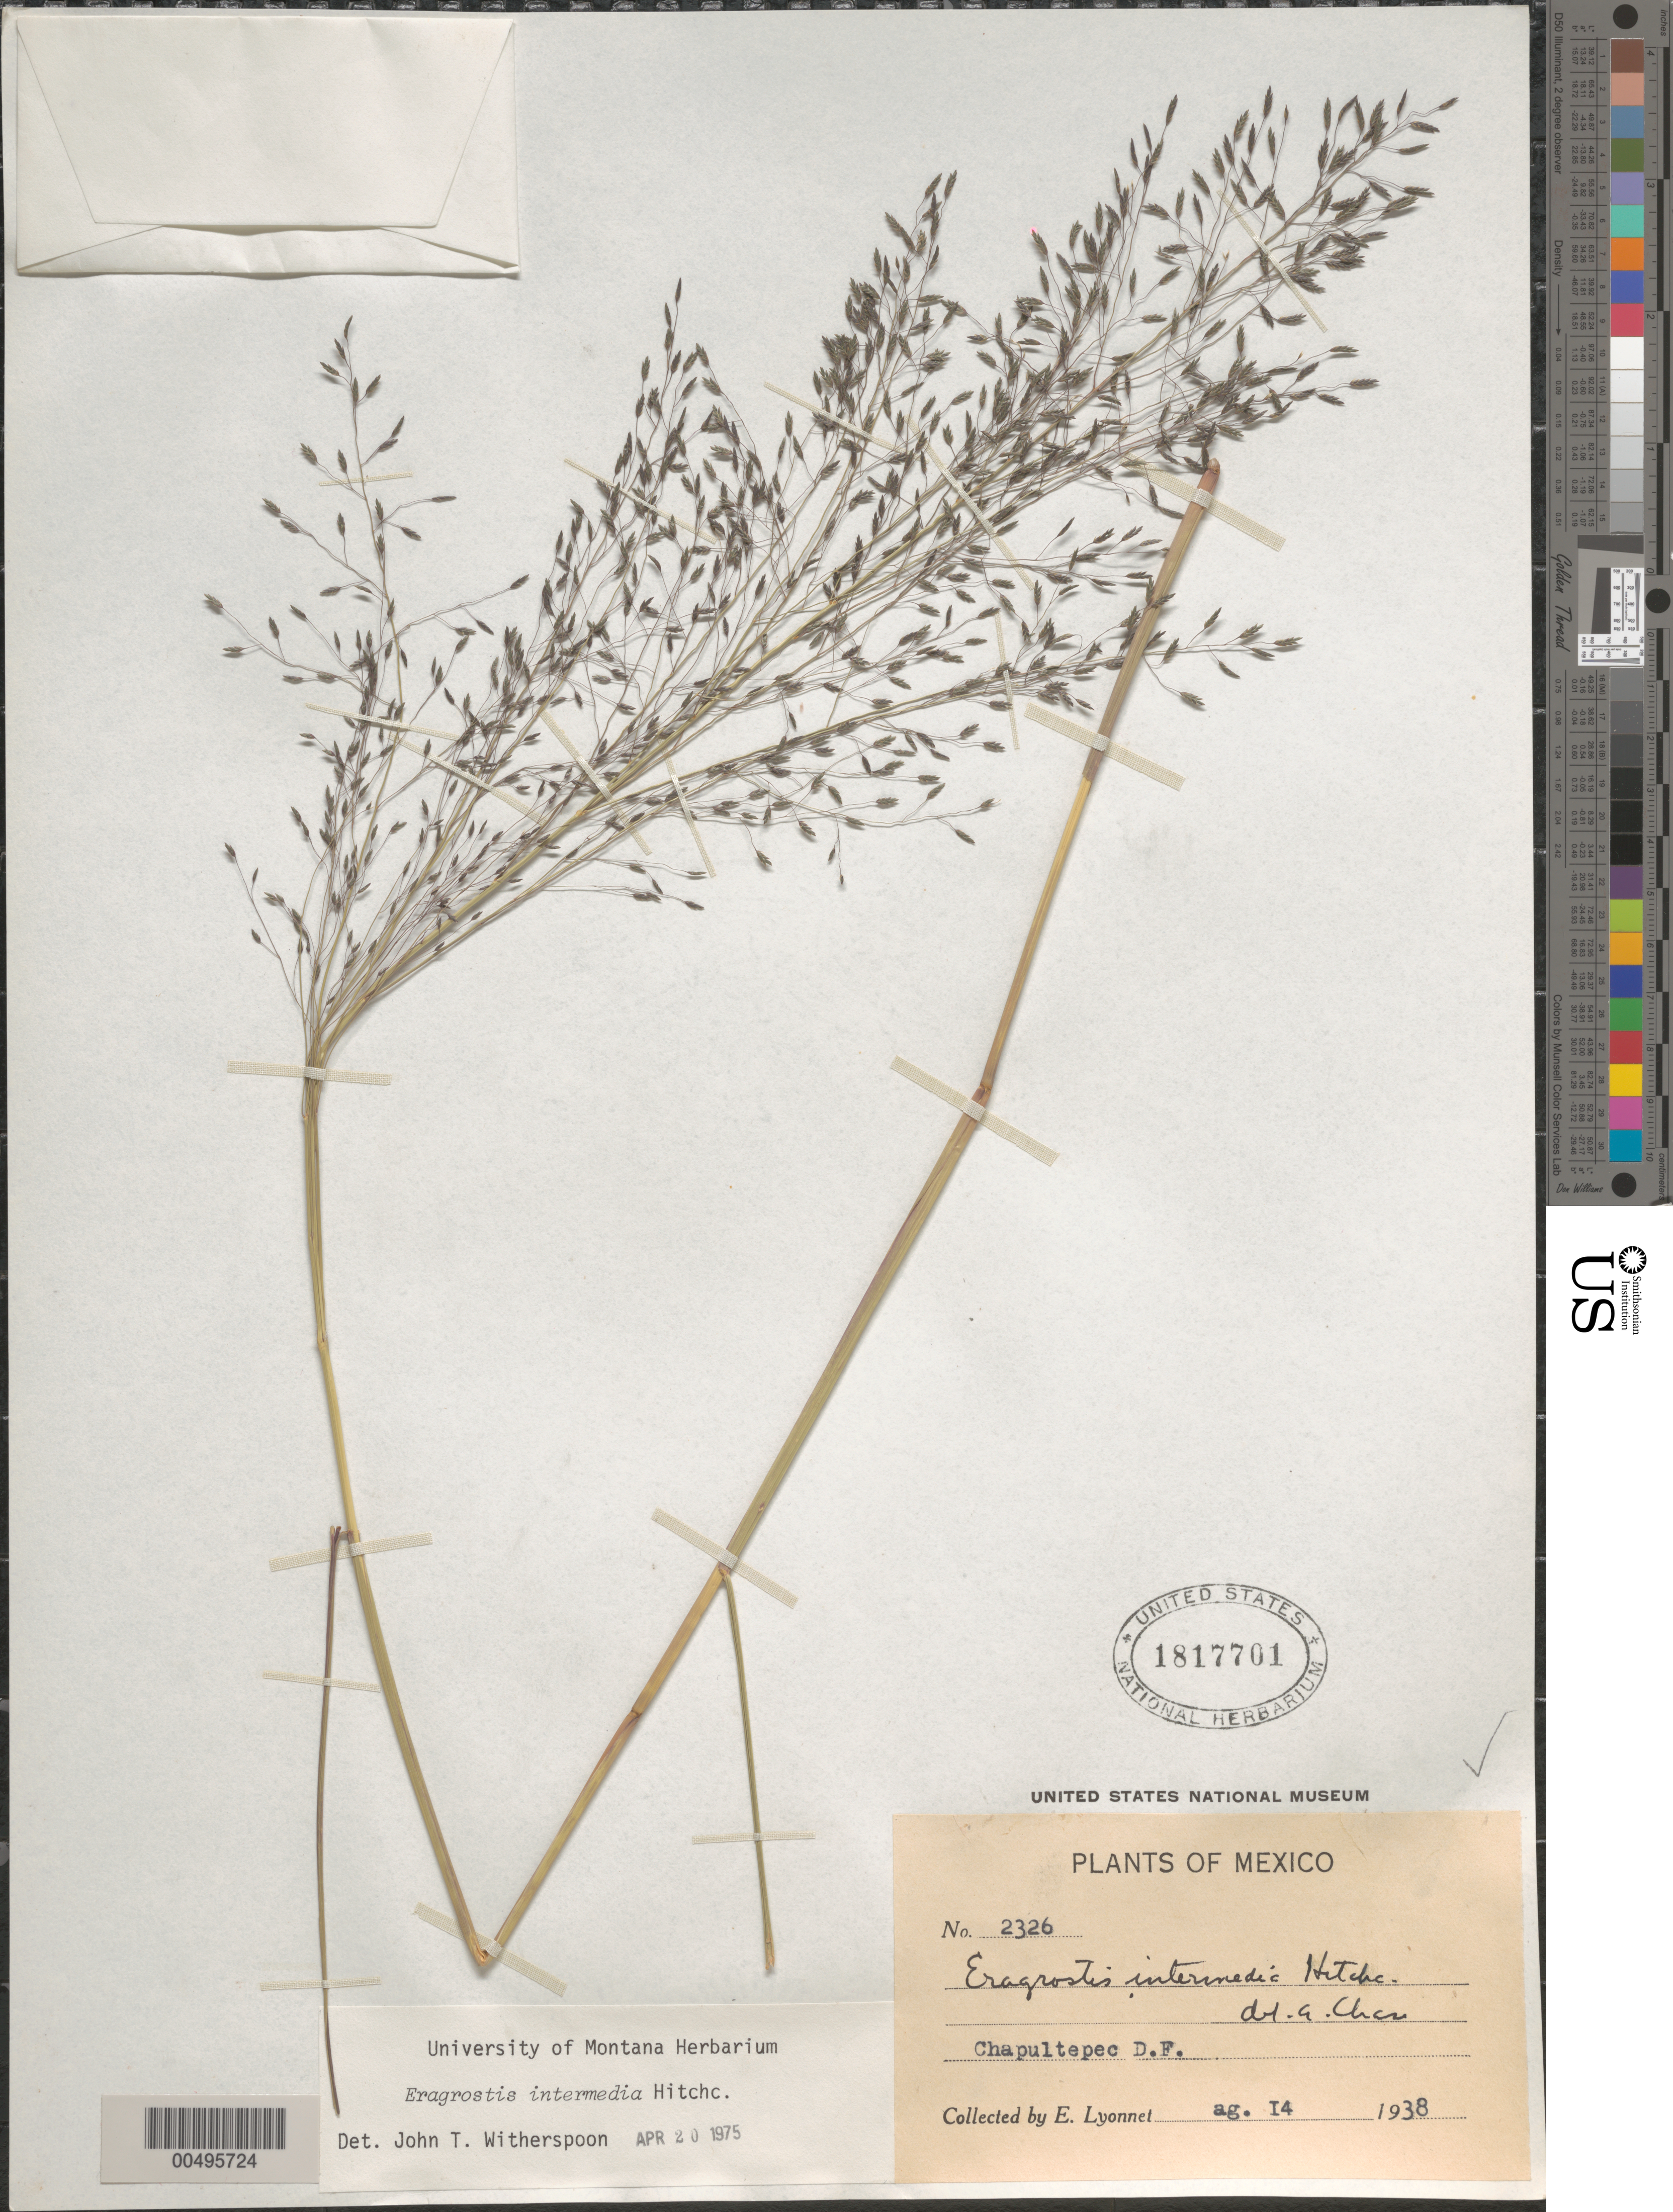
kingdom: Plantae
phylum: Tracheophyta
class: Liliopsida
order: Poales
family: Poaceae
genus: Eragrostis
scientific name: Eragrostis intermedia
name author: Hitchc.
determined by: Witherspoon, John T.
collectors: Bro. E. Lyonnet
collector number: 2326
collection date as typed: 14 Aug 1938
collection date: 1938-08-14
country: Mexico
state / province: Distrito Federal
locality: Chapultepec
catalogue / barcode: US 1817701